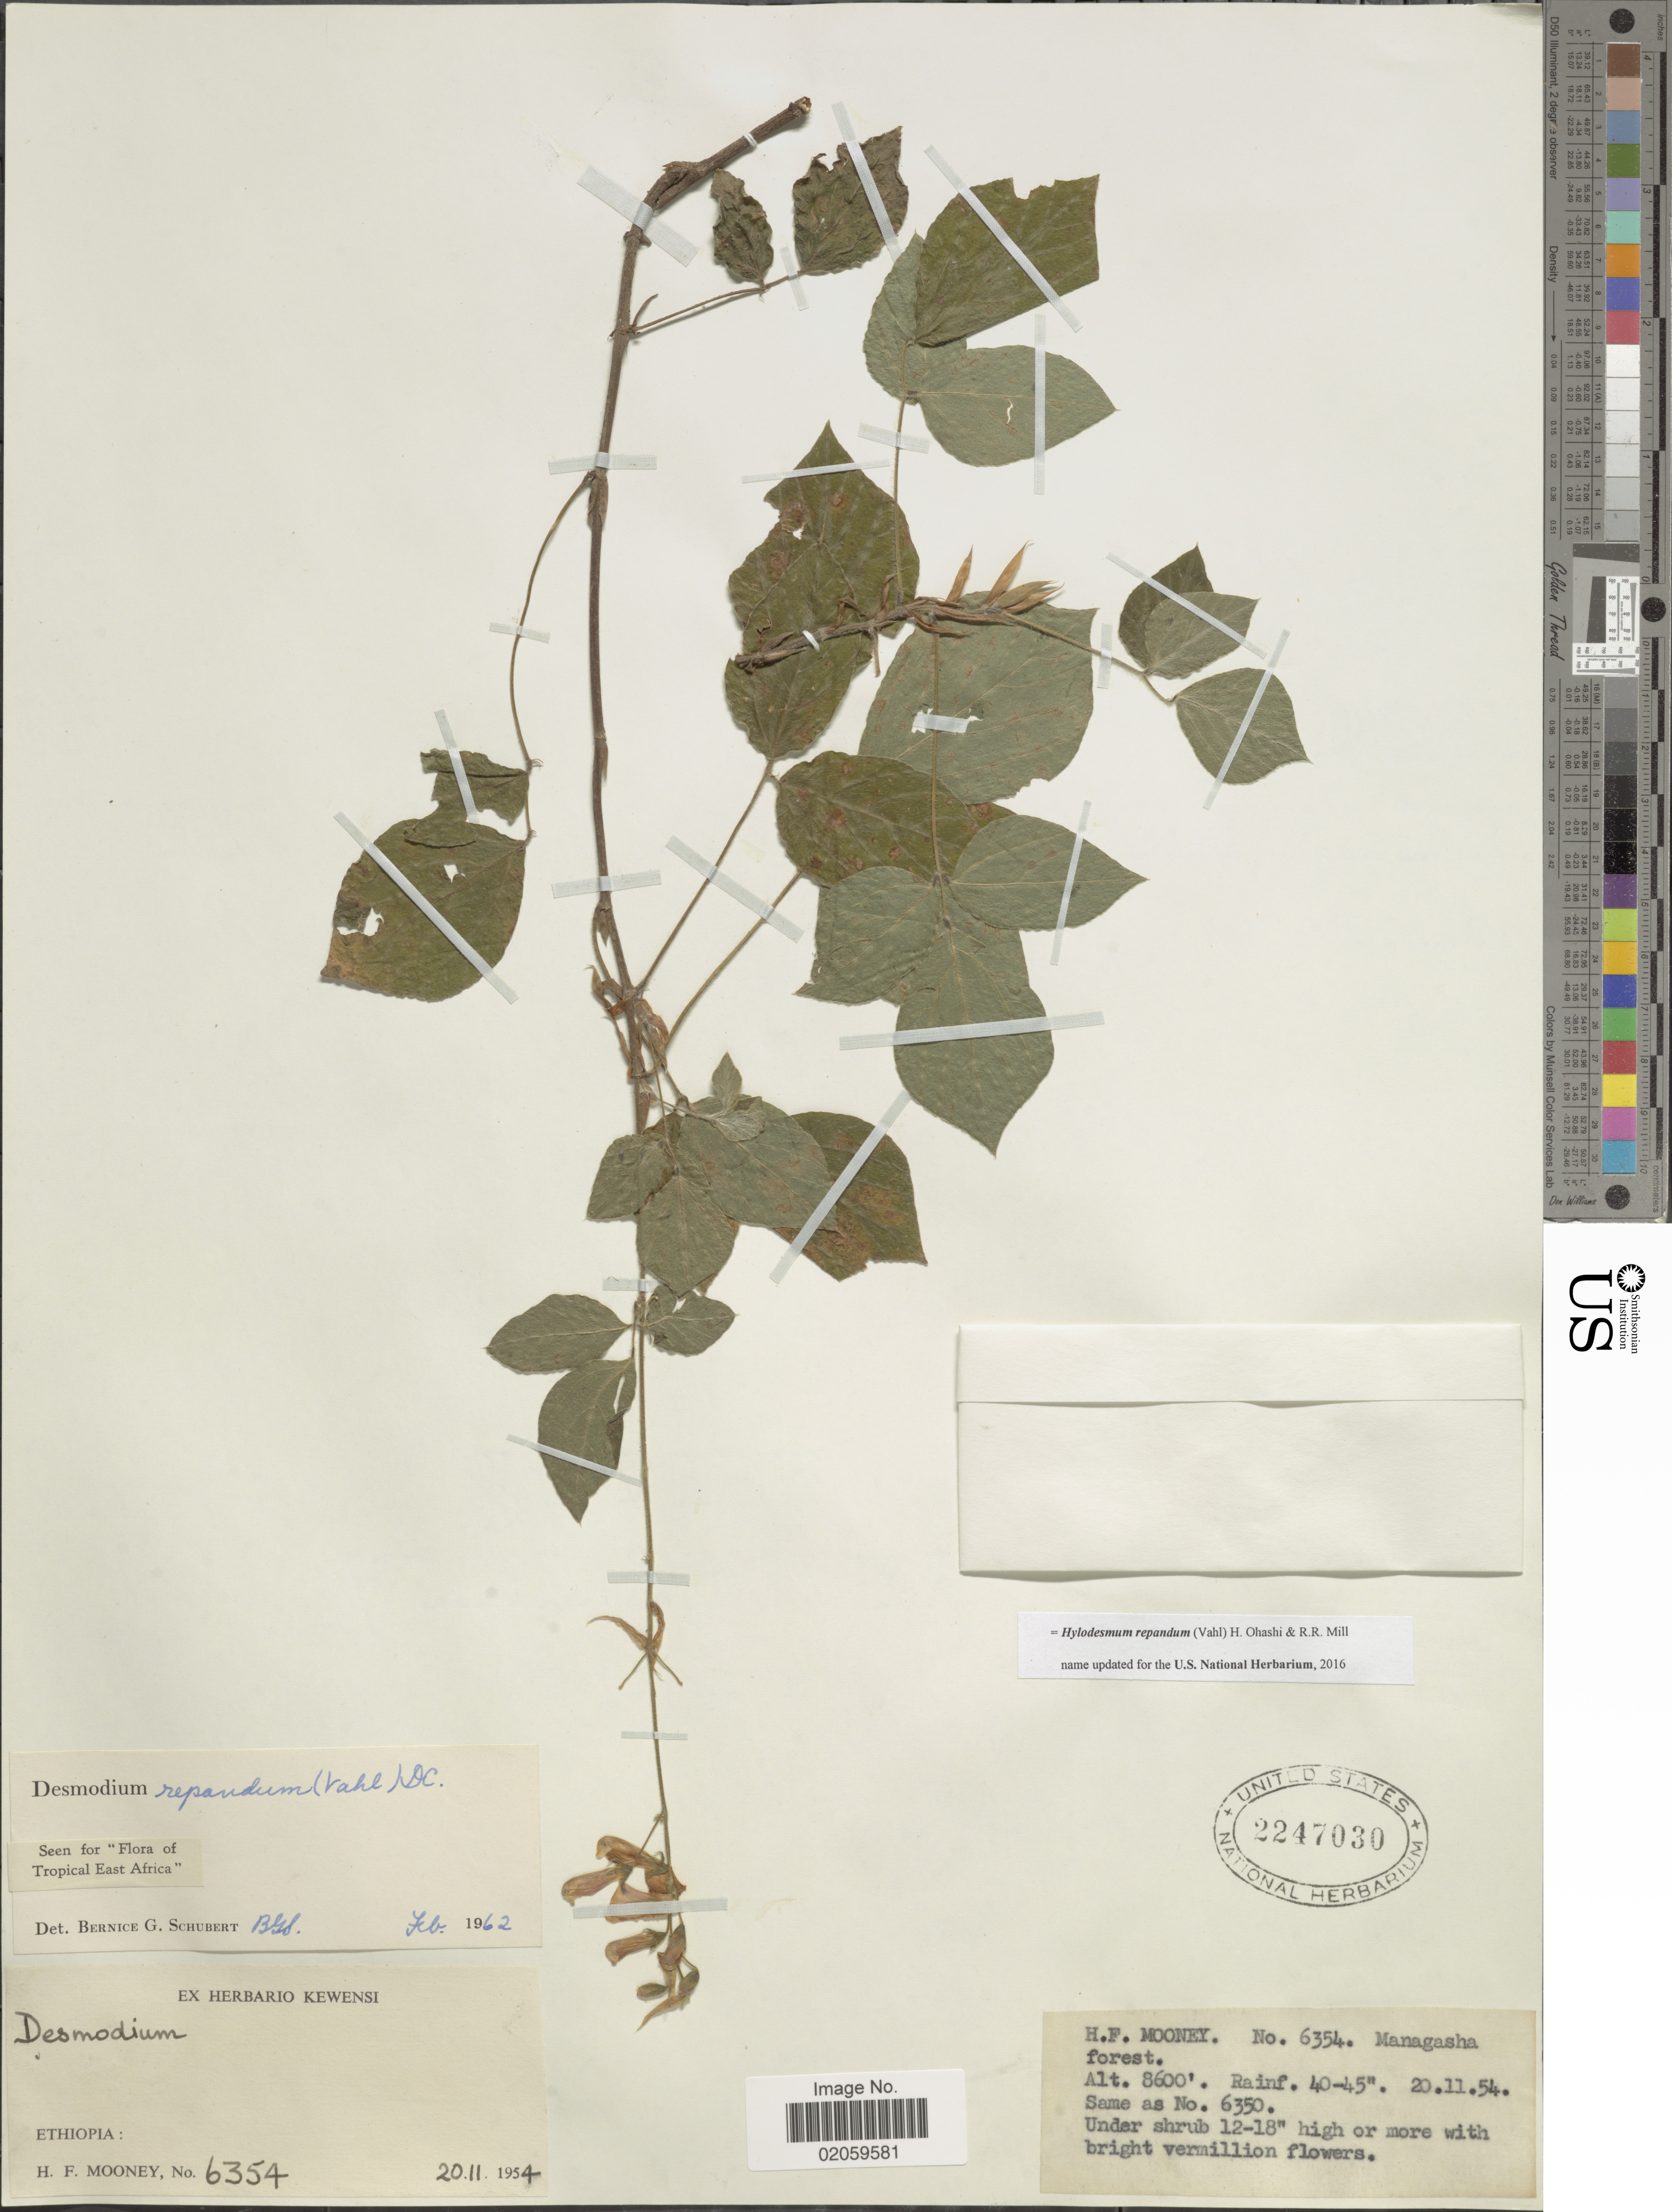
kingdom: Plantae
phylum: Tracheophyta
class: Magnoliopsida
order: Fabales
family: Fabaceae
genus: Hylodesmum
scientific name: Hylodesmum repandum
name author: (Vahl) H. Ohashi & R.R. Mill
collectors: H. Mooney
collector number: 6354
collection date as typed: Transcribed d/m/y: 20/11/54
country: Ethiopia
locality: Managasha forest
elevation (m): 2621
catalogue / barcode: US 2247030